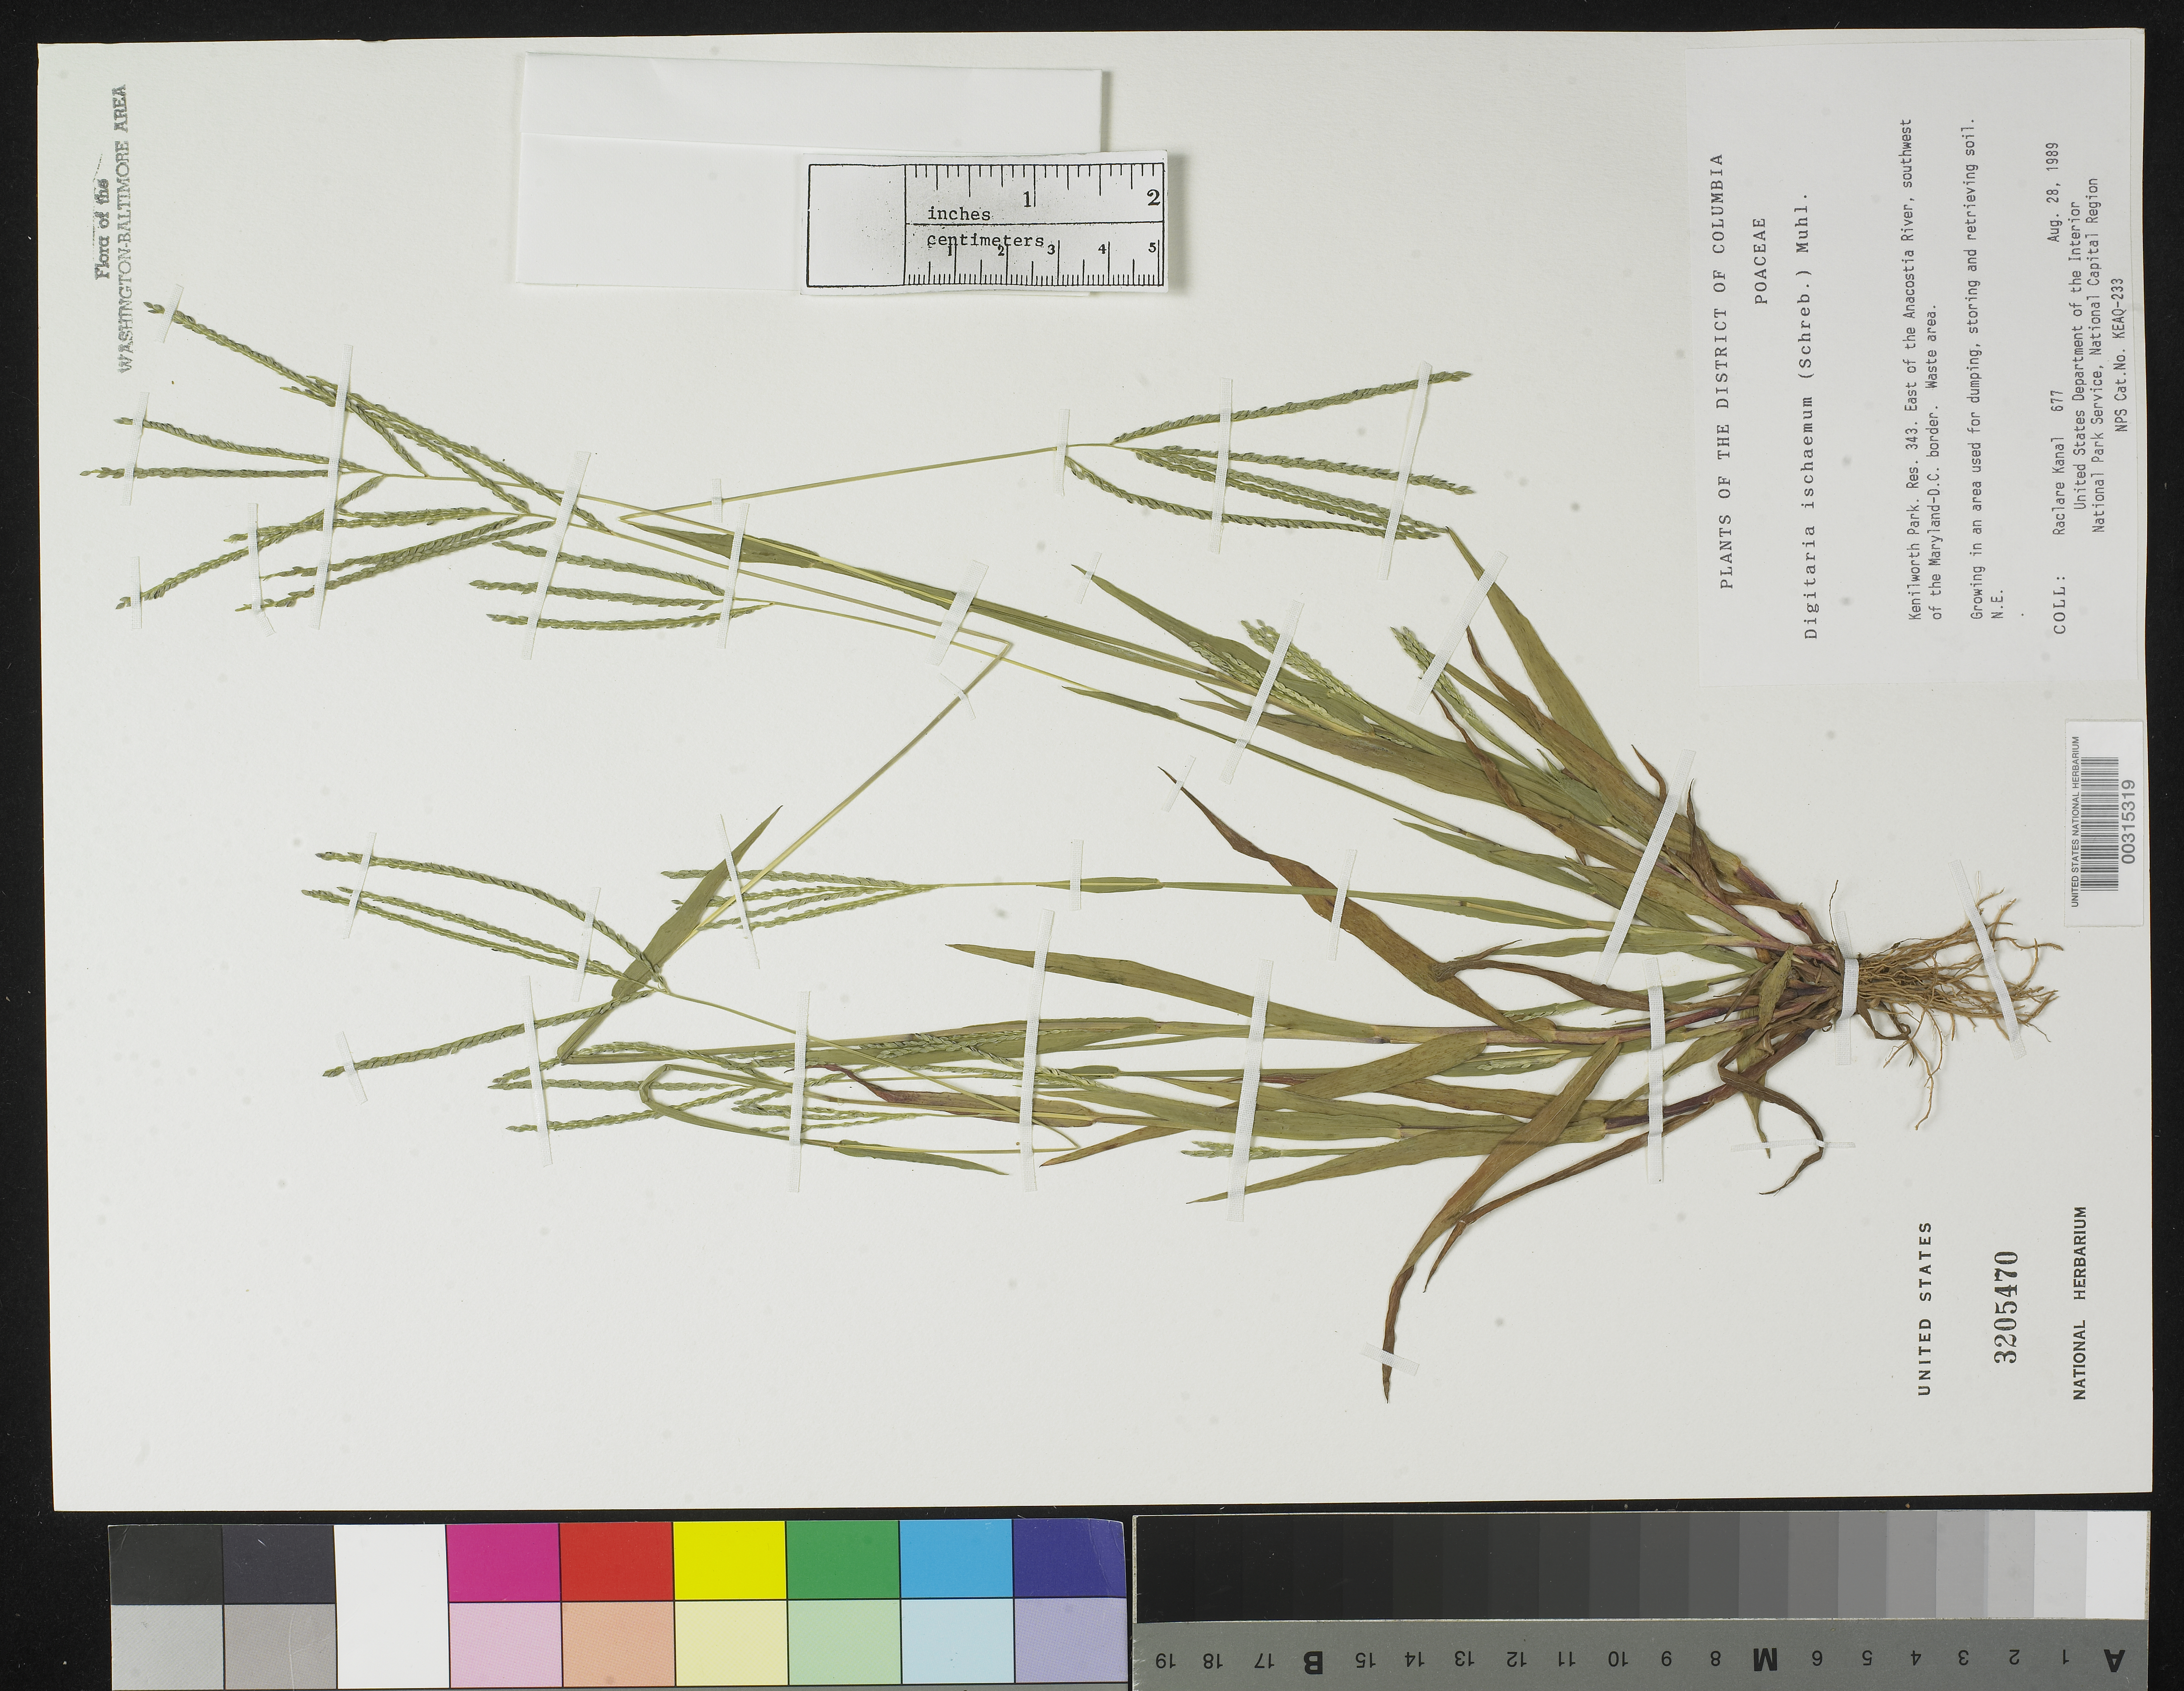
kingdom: Plantae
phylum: Tracheophyta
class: Liliopsida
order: Poales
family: Poaceae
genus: Digitaria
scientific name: Digitaria ischaemum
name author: (Schreber) Schreber ex Muhl.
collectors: R. Kanal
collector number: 677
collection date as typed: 28 Aug 1989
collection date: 1989-08-28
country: United States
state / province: District of Columbia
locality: Kenilworth Park, Res. 343, E of Anacostia River, SW of MD-DC Boundary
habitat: Waste area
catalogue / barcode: US 3205470